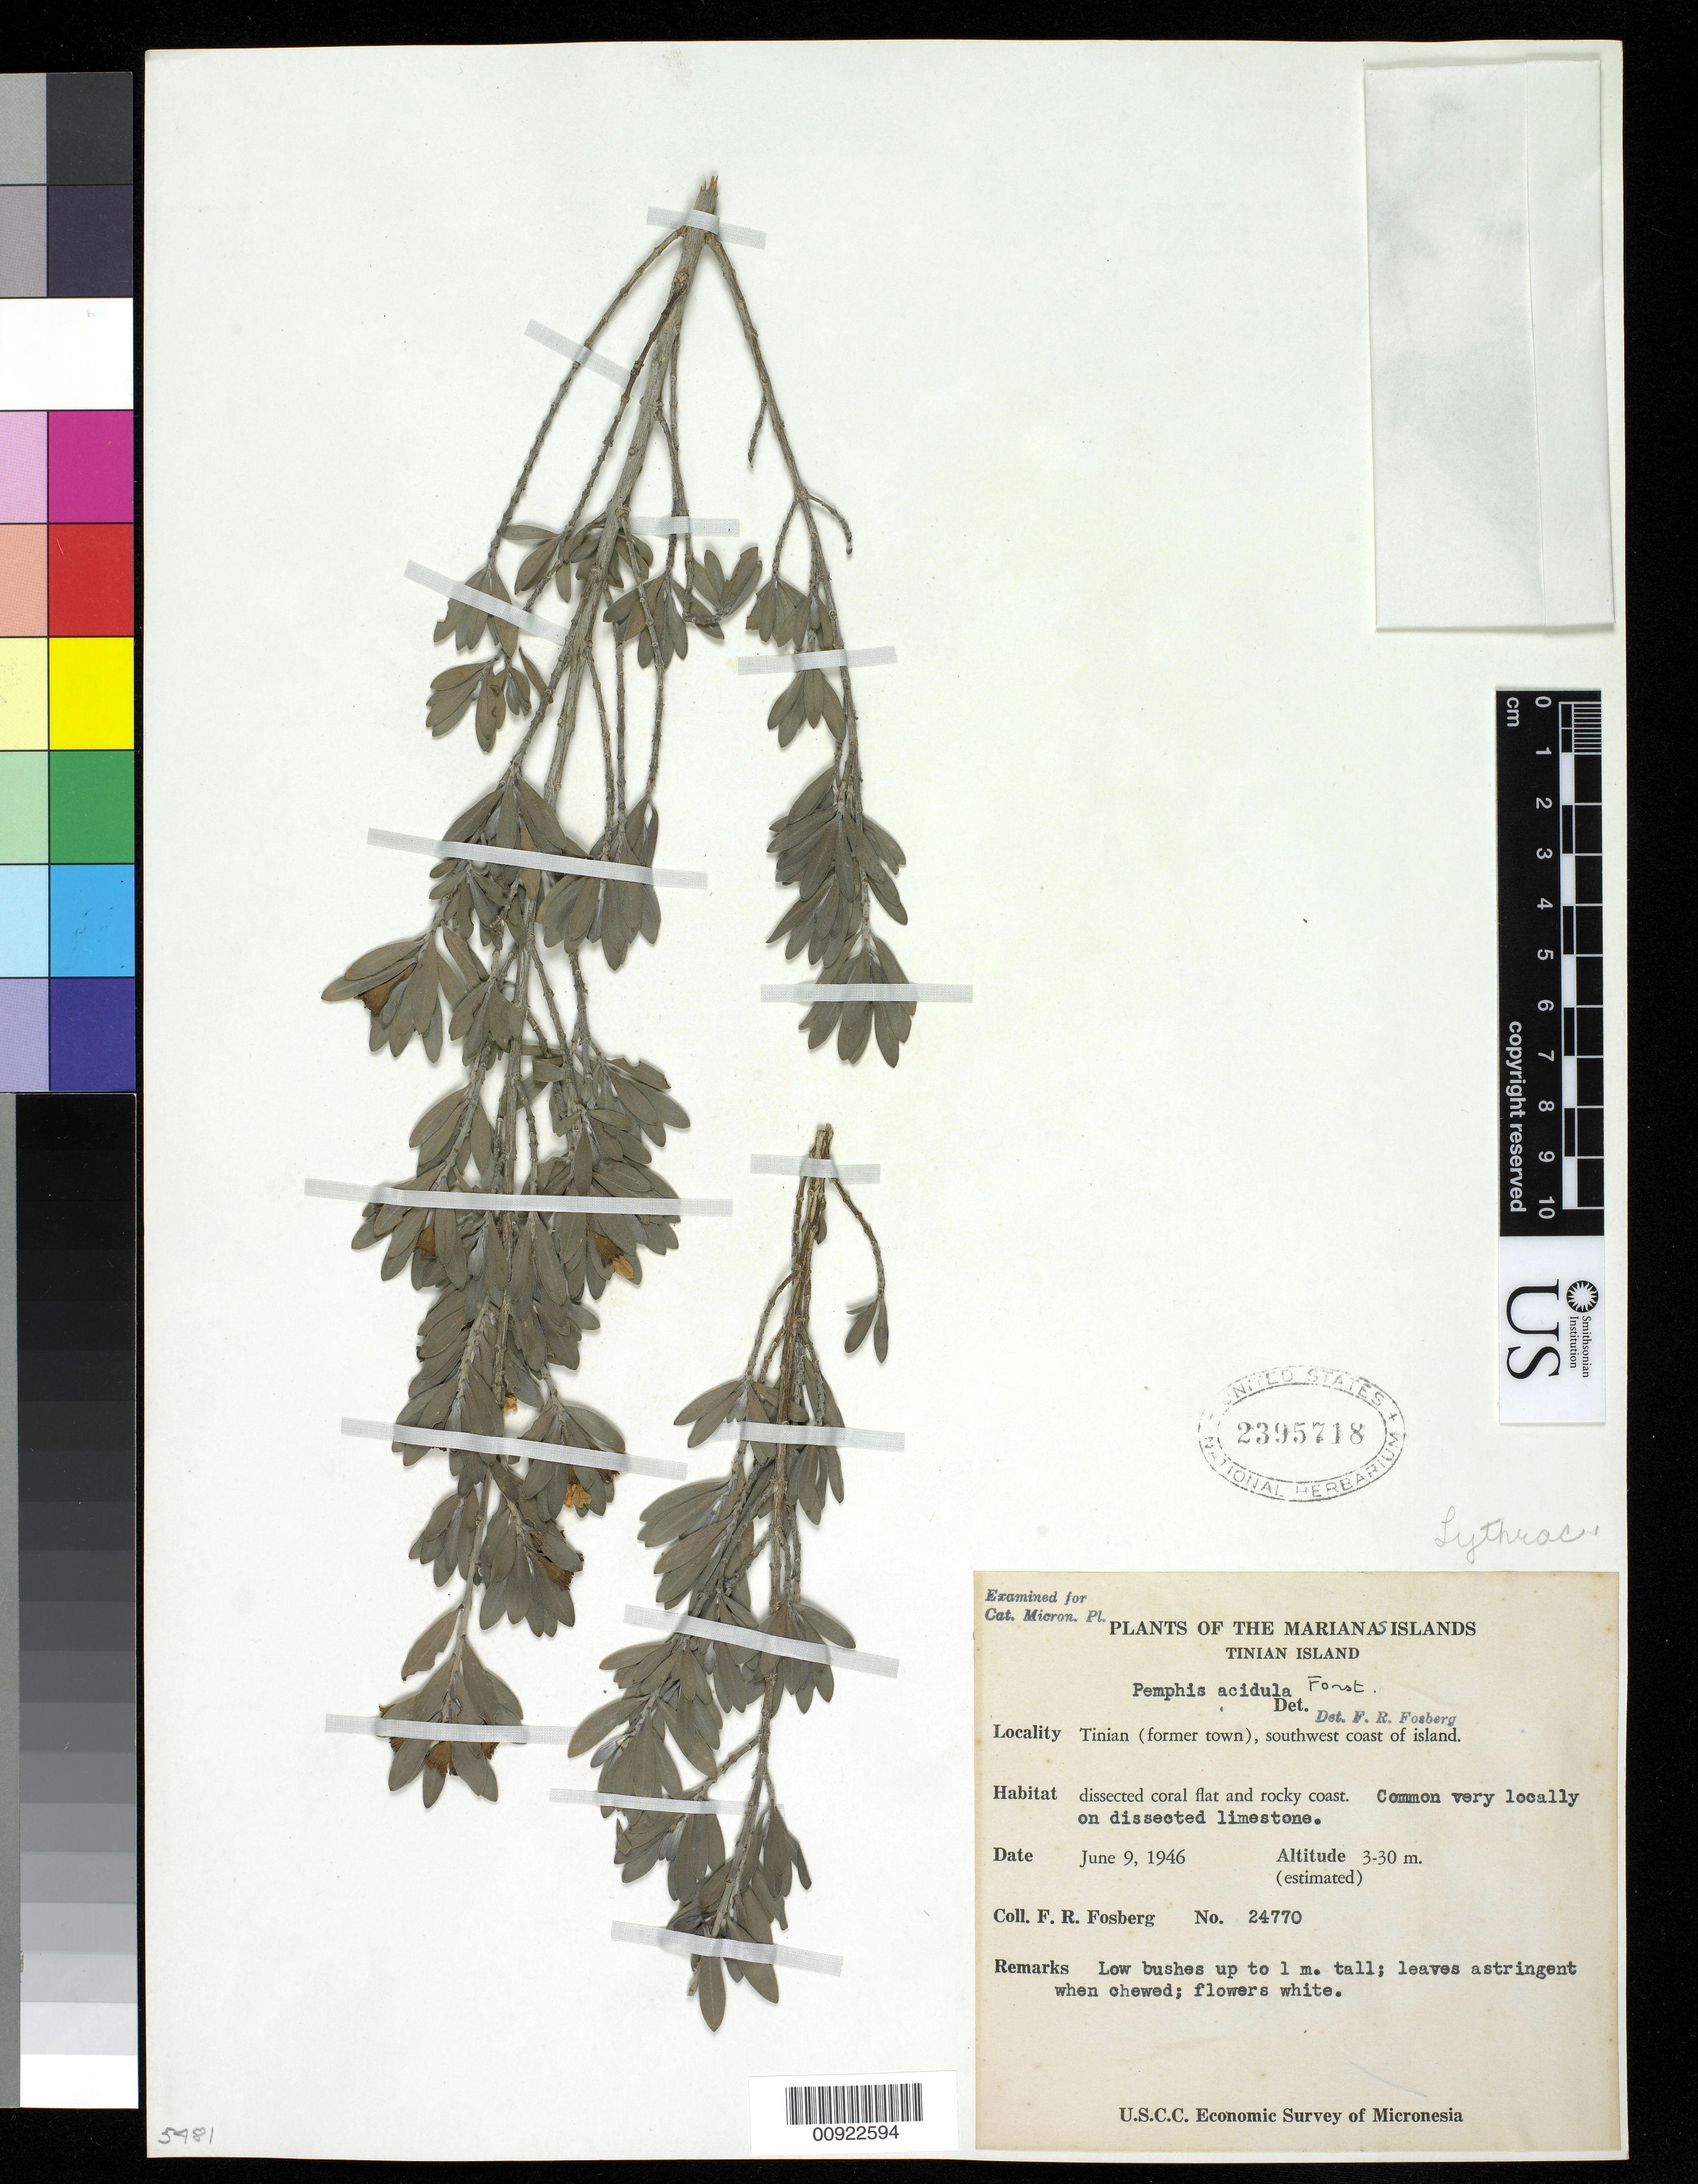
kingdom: Plantae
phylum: Tracheophyta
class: Magnoliopsida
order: Myrtales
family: Lythraceae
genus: Pemphis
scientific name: Pemphis acidula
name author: J.R. Forst. & G. Forst.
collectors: F. R. Fosberg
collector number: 24770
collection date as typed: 09 Jun 1946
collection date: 1946-06-09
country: Northern Mariana Islands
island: Tinian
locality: Tinian (former town), SW coast of island.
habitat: Dissected coral flat and rocky coast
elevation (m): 3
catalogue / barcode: US 2395718